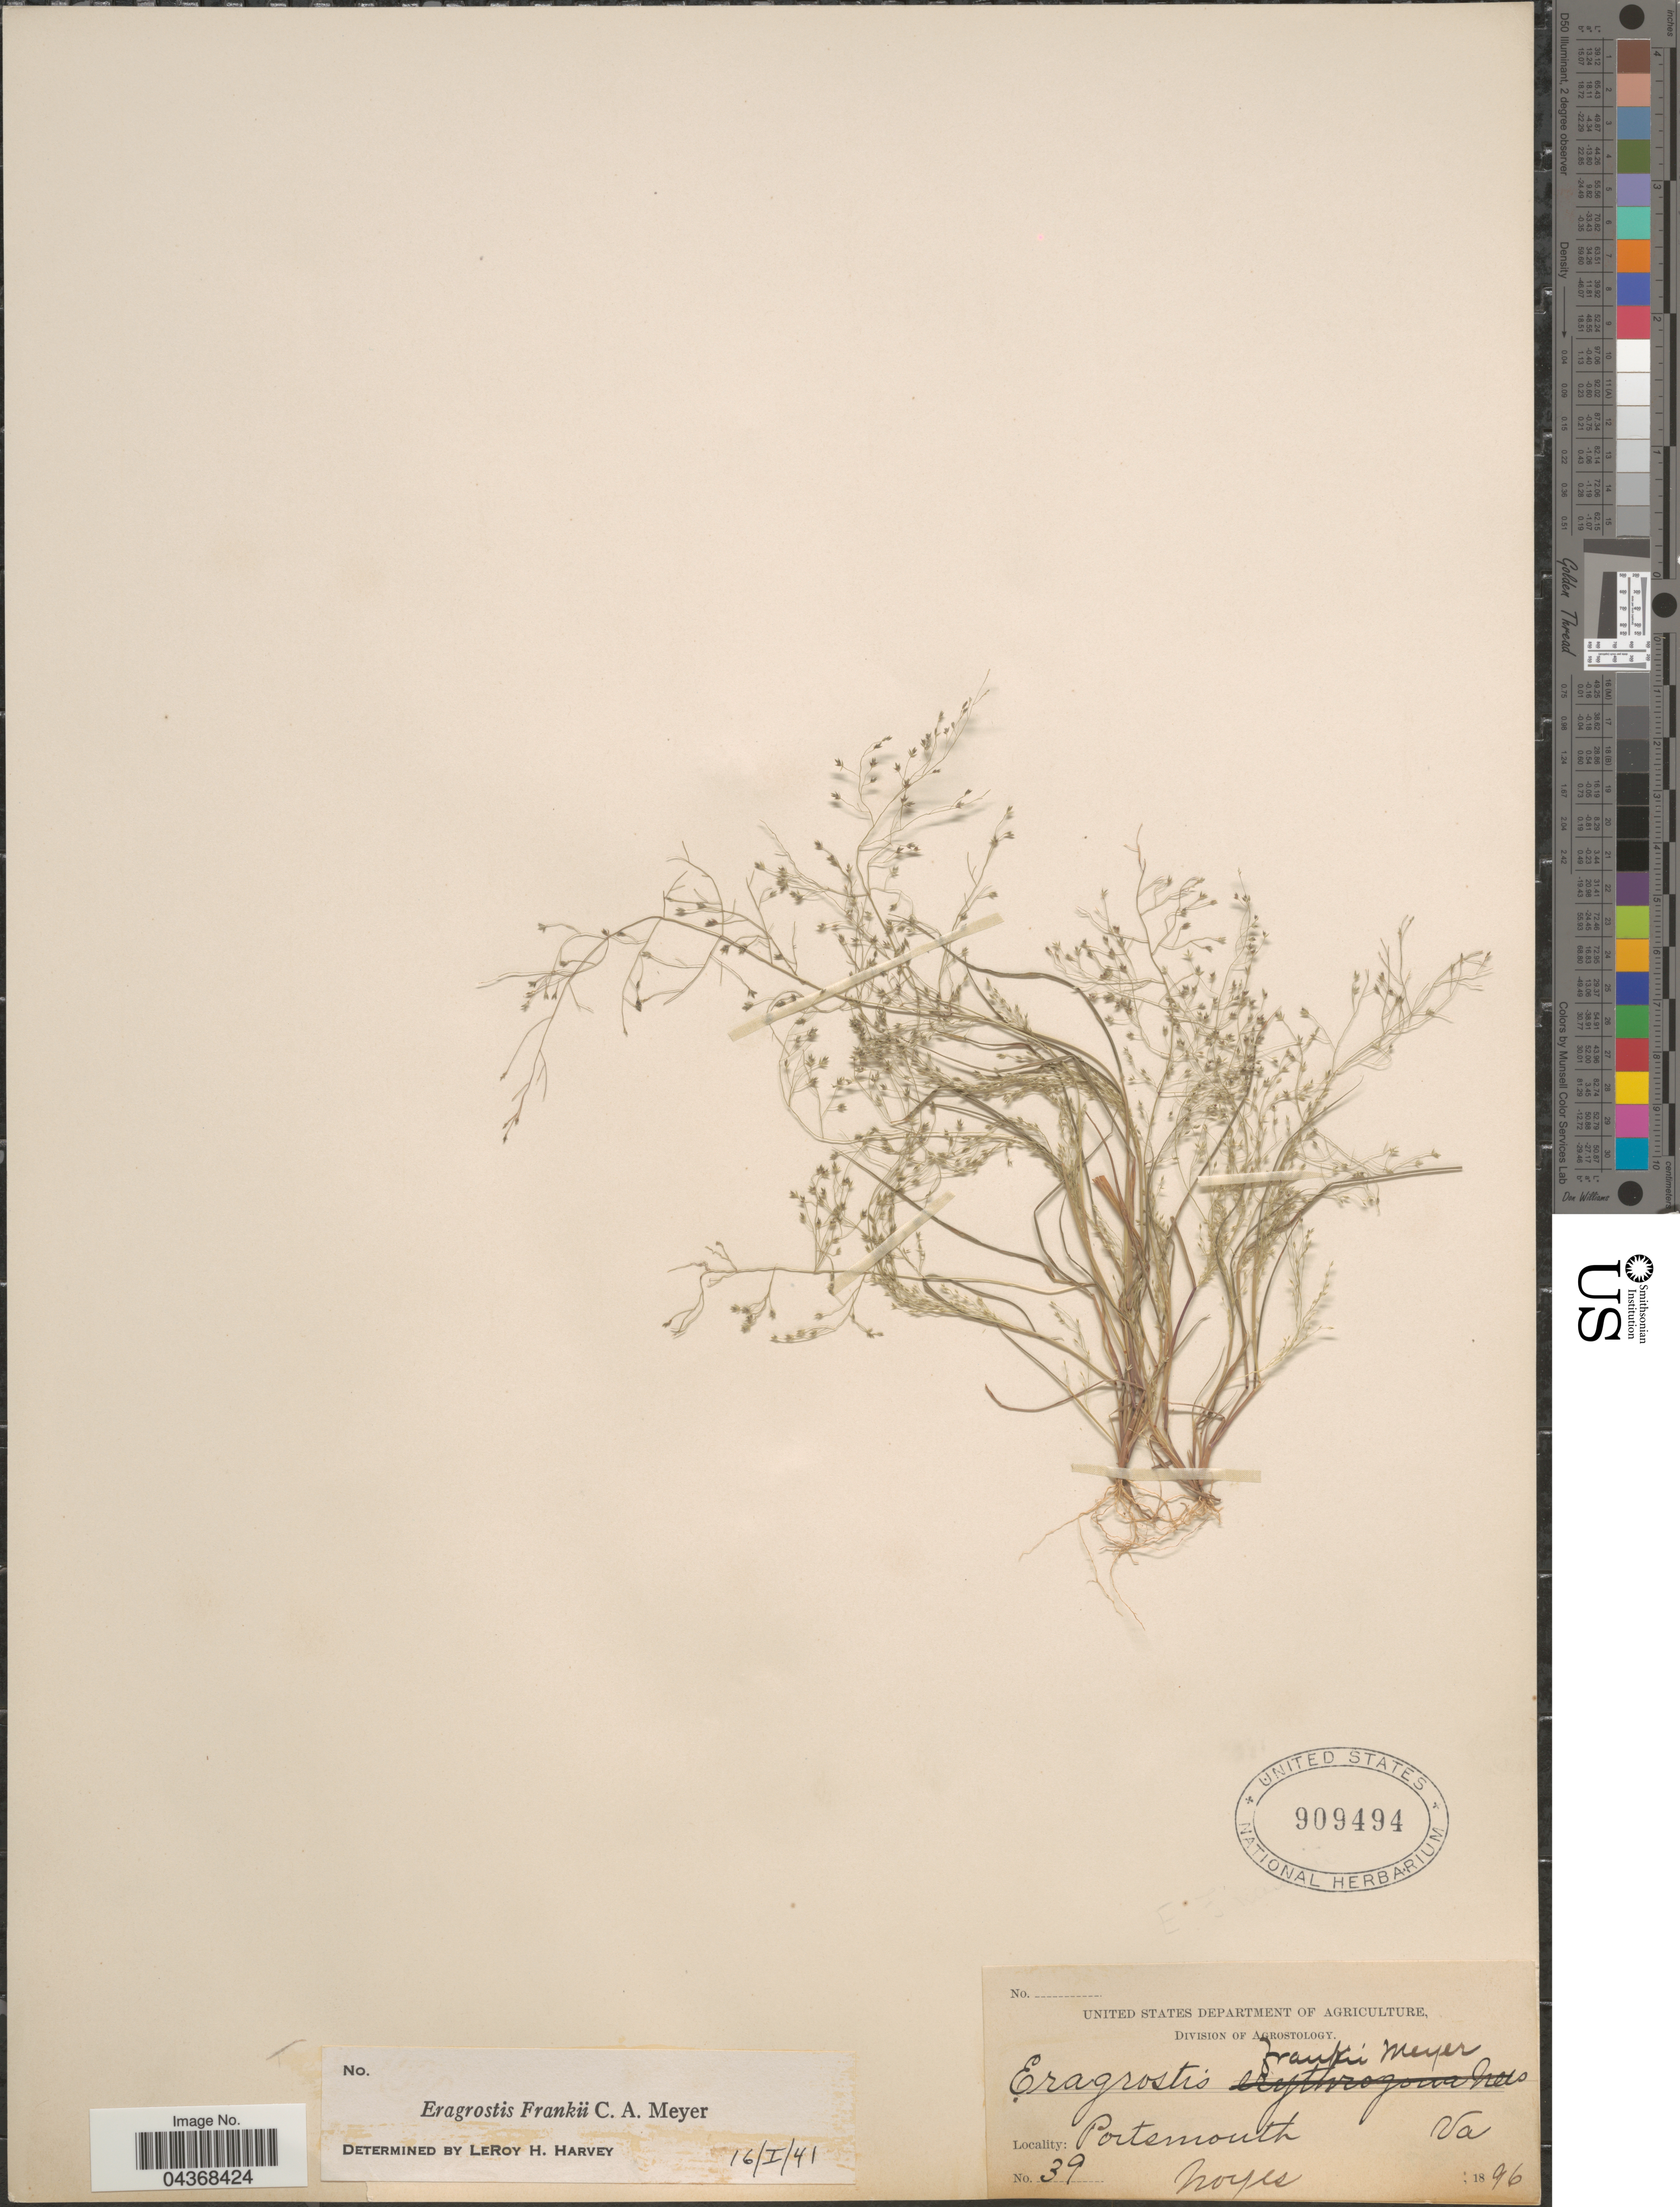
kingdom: Plantae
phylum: Tracheophyta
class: Liliopsida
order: Poales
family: Poaceae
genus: Eragrostis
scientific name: Eragrostis frankii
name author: C.A. Mey. ex Steud.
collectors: Noyes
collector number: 39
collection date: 1896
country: United States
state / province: Virginia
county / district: City of Portsmouth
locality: Portsmouth.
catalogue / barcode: US 909494